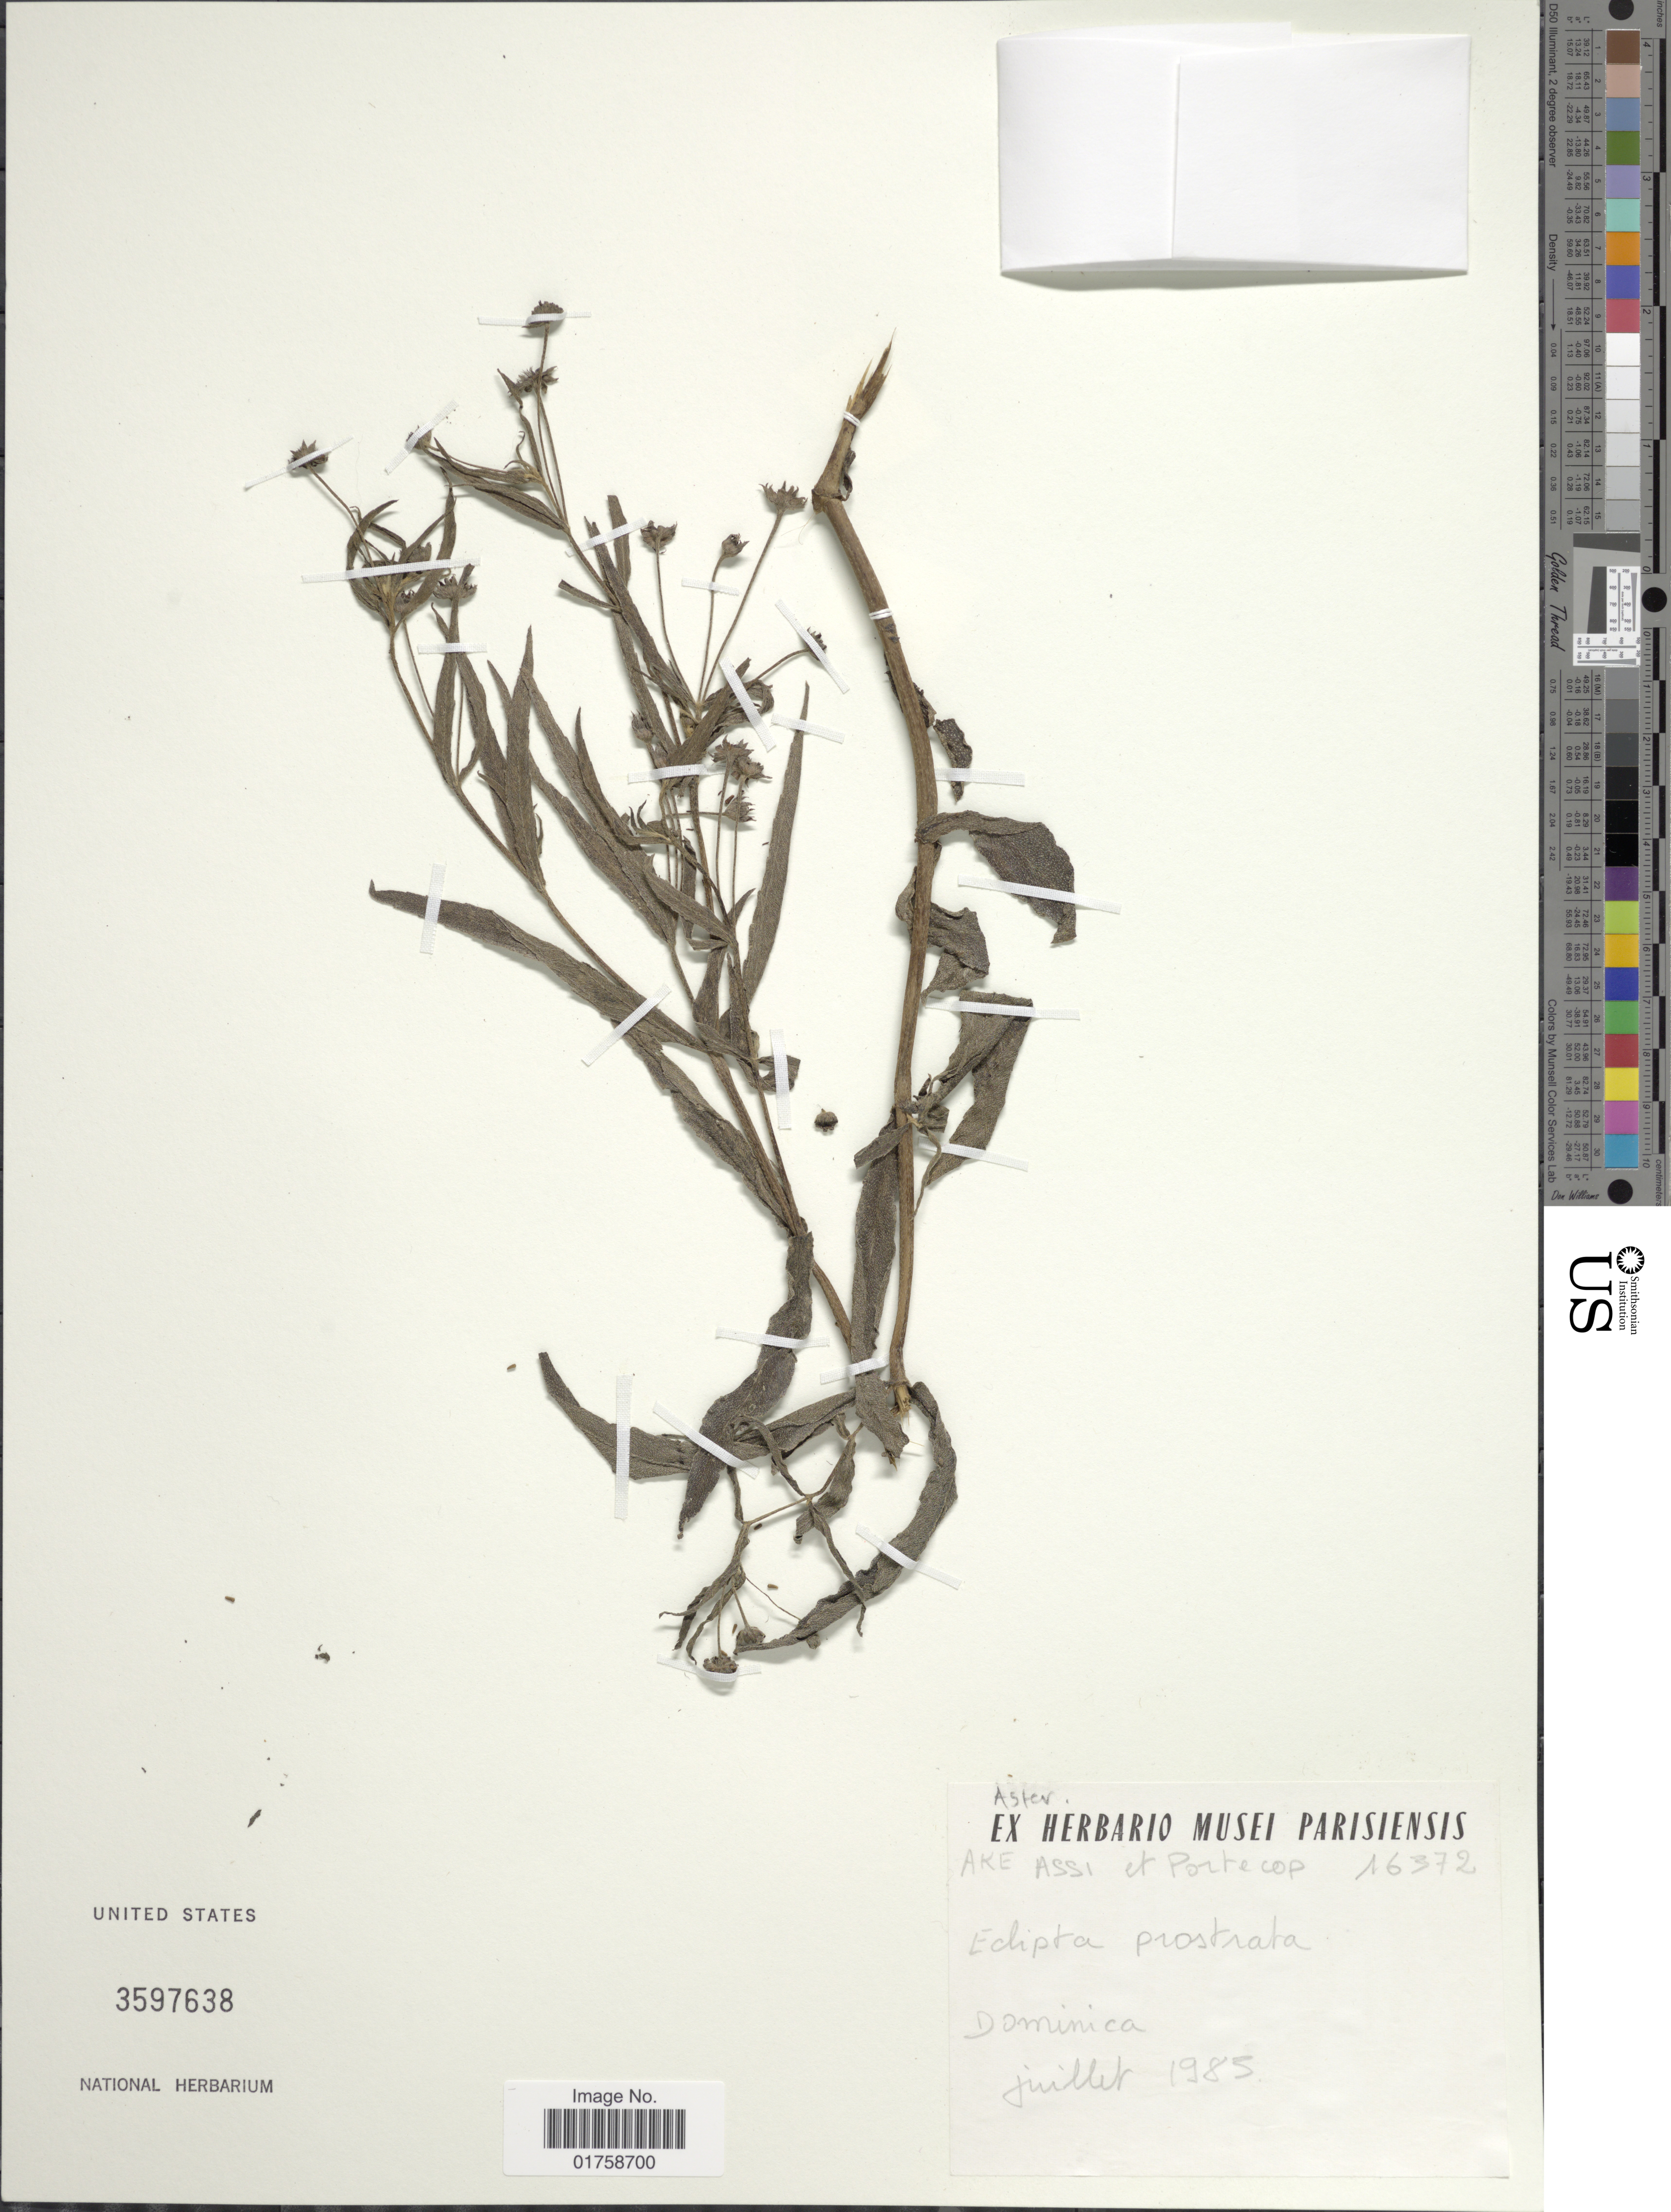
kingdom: Plantae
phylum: Tracheophyta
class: Magnoliopsida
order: Asterales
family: Asteraceae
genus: Eclipta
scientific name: Eclipta prostrata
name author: (L.) L.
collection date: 1985-07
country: Dominica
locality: Dominica.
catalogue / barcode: US 3597638